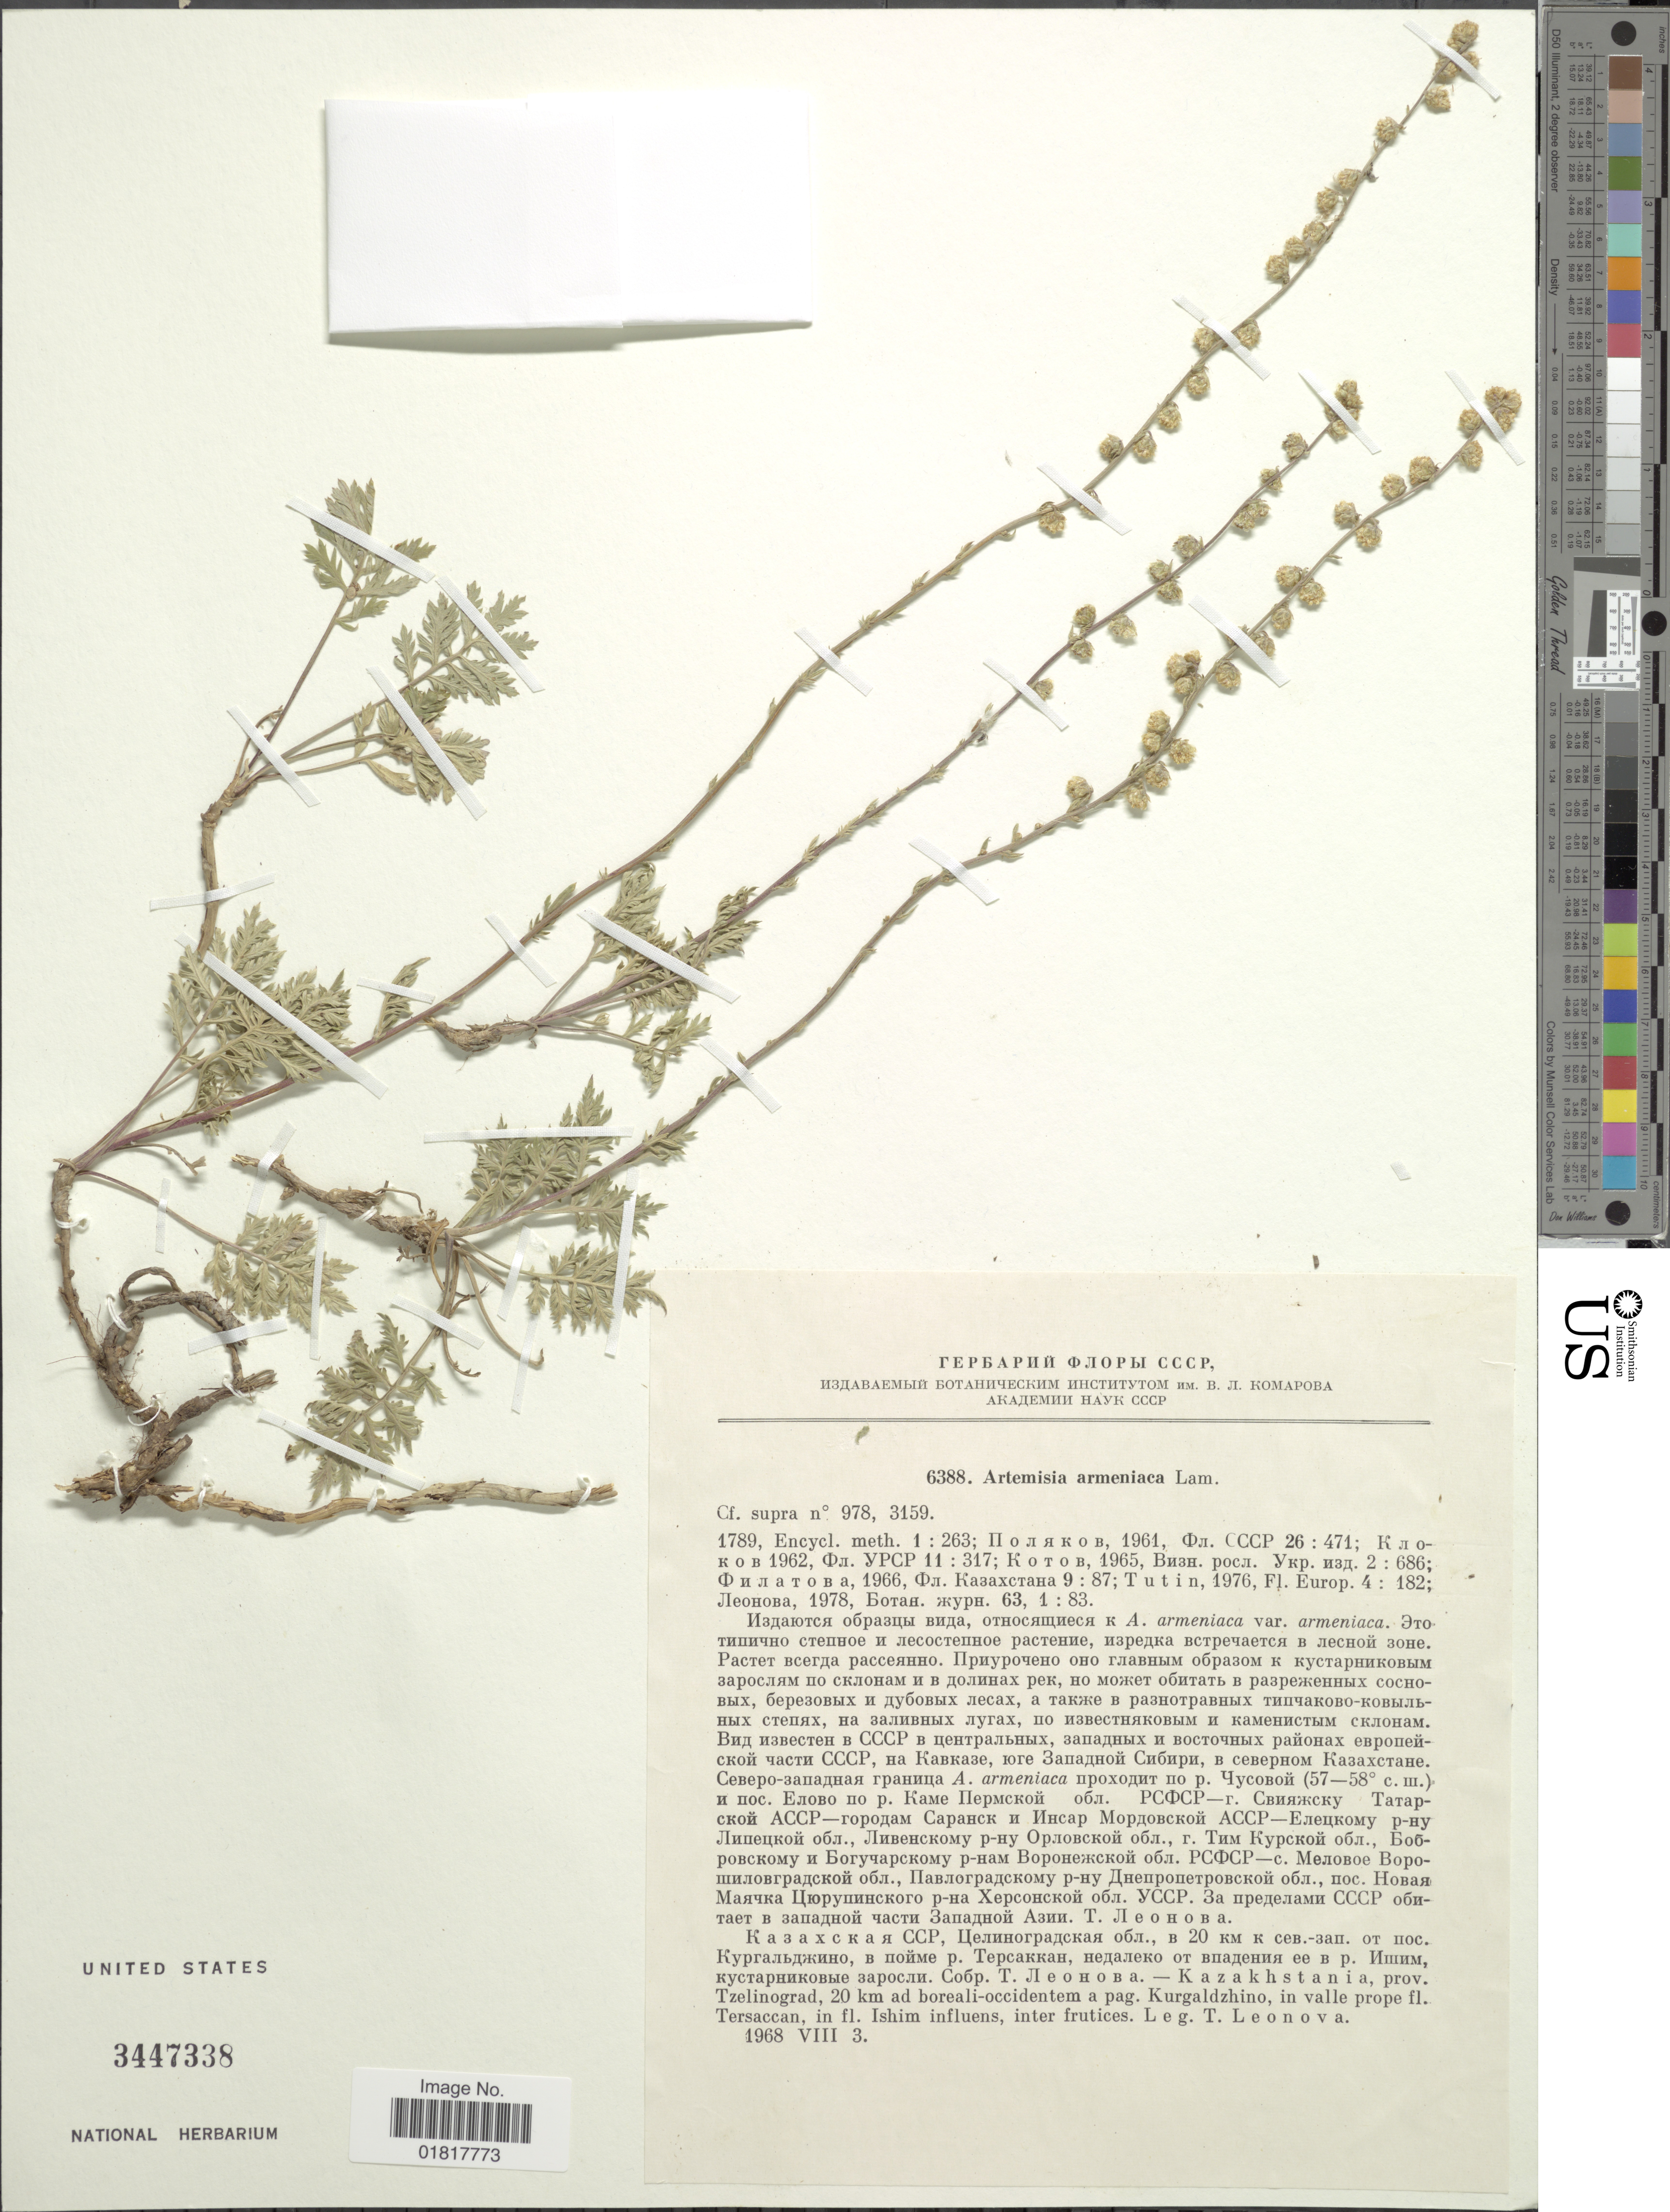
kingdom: Plantae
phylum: Tracheophyta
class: Magnoliopsida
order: Asterales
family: Asteraceae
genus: Artemisia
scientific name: Artemisia armeniaca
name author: Lam.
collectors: T. G. Leonova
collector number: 6388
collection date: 1968-08-03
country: Kazakhstan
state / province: Aqmola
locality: Kazakhstania, prov. Tzelinograd, 20 km ad boreali-occidentem a pag. Kurgaldzhino, in valle prope fl. Tersaccan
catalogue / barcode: US 3447338